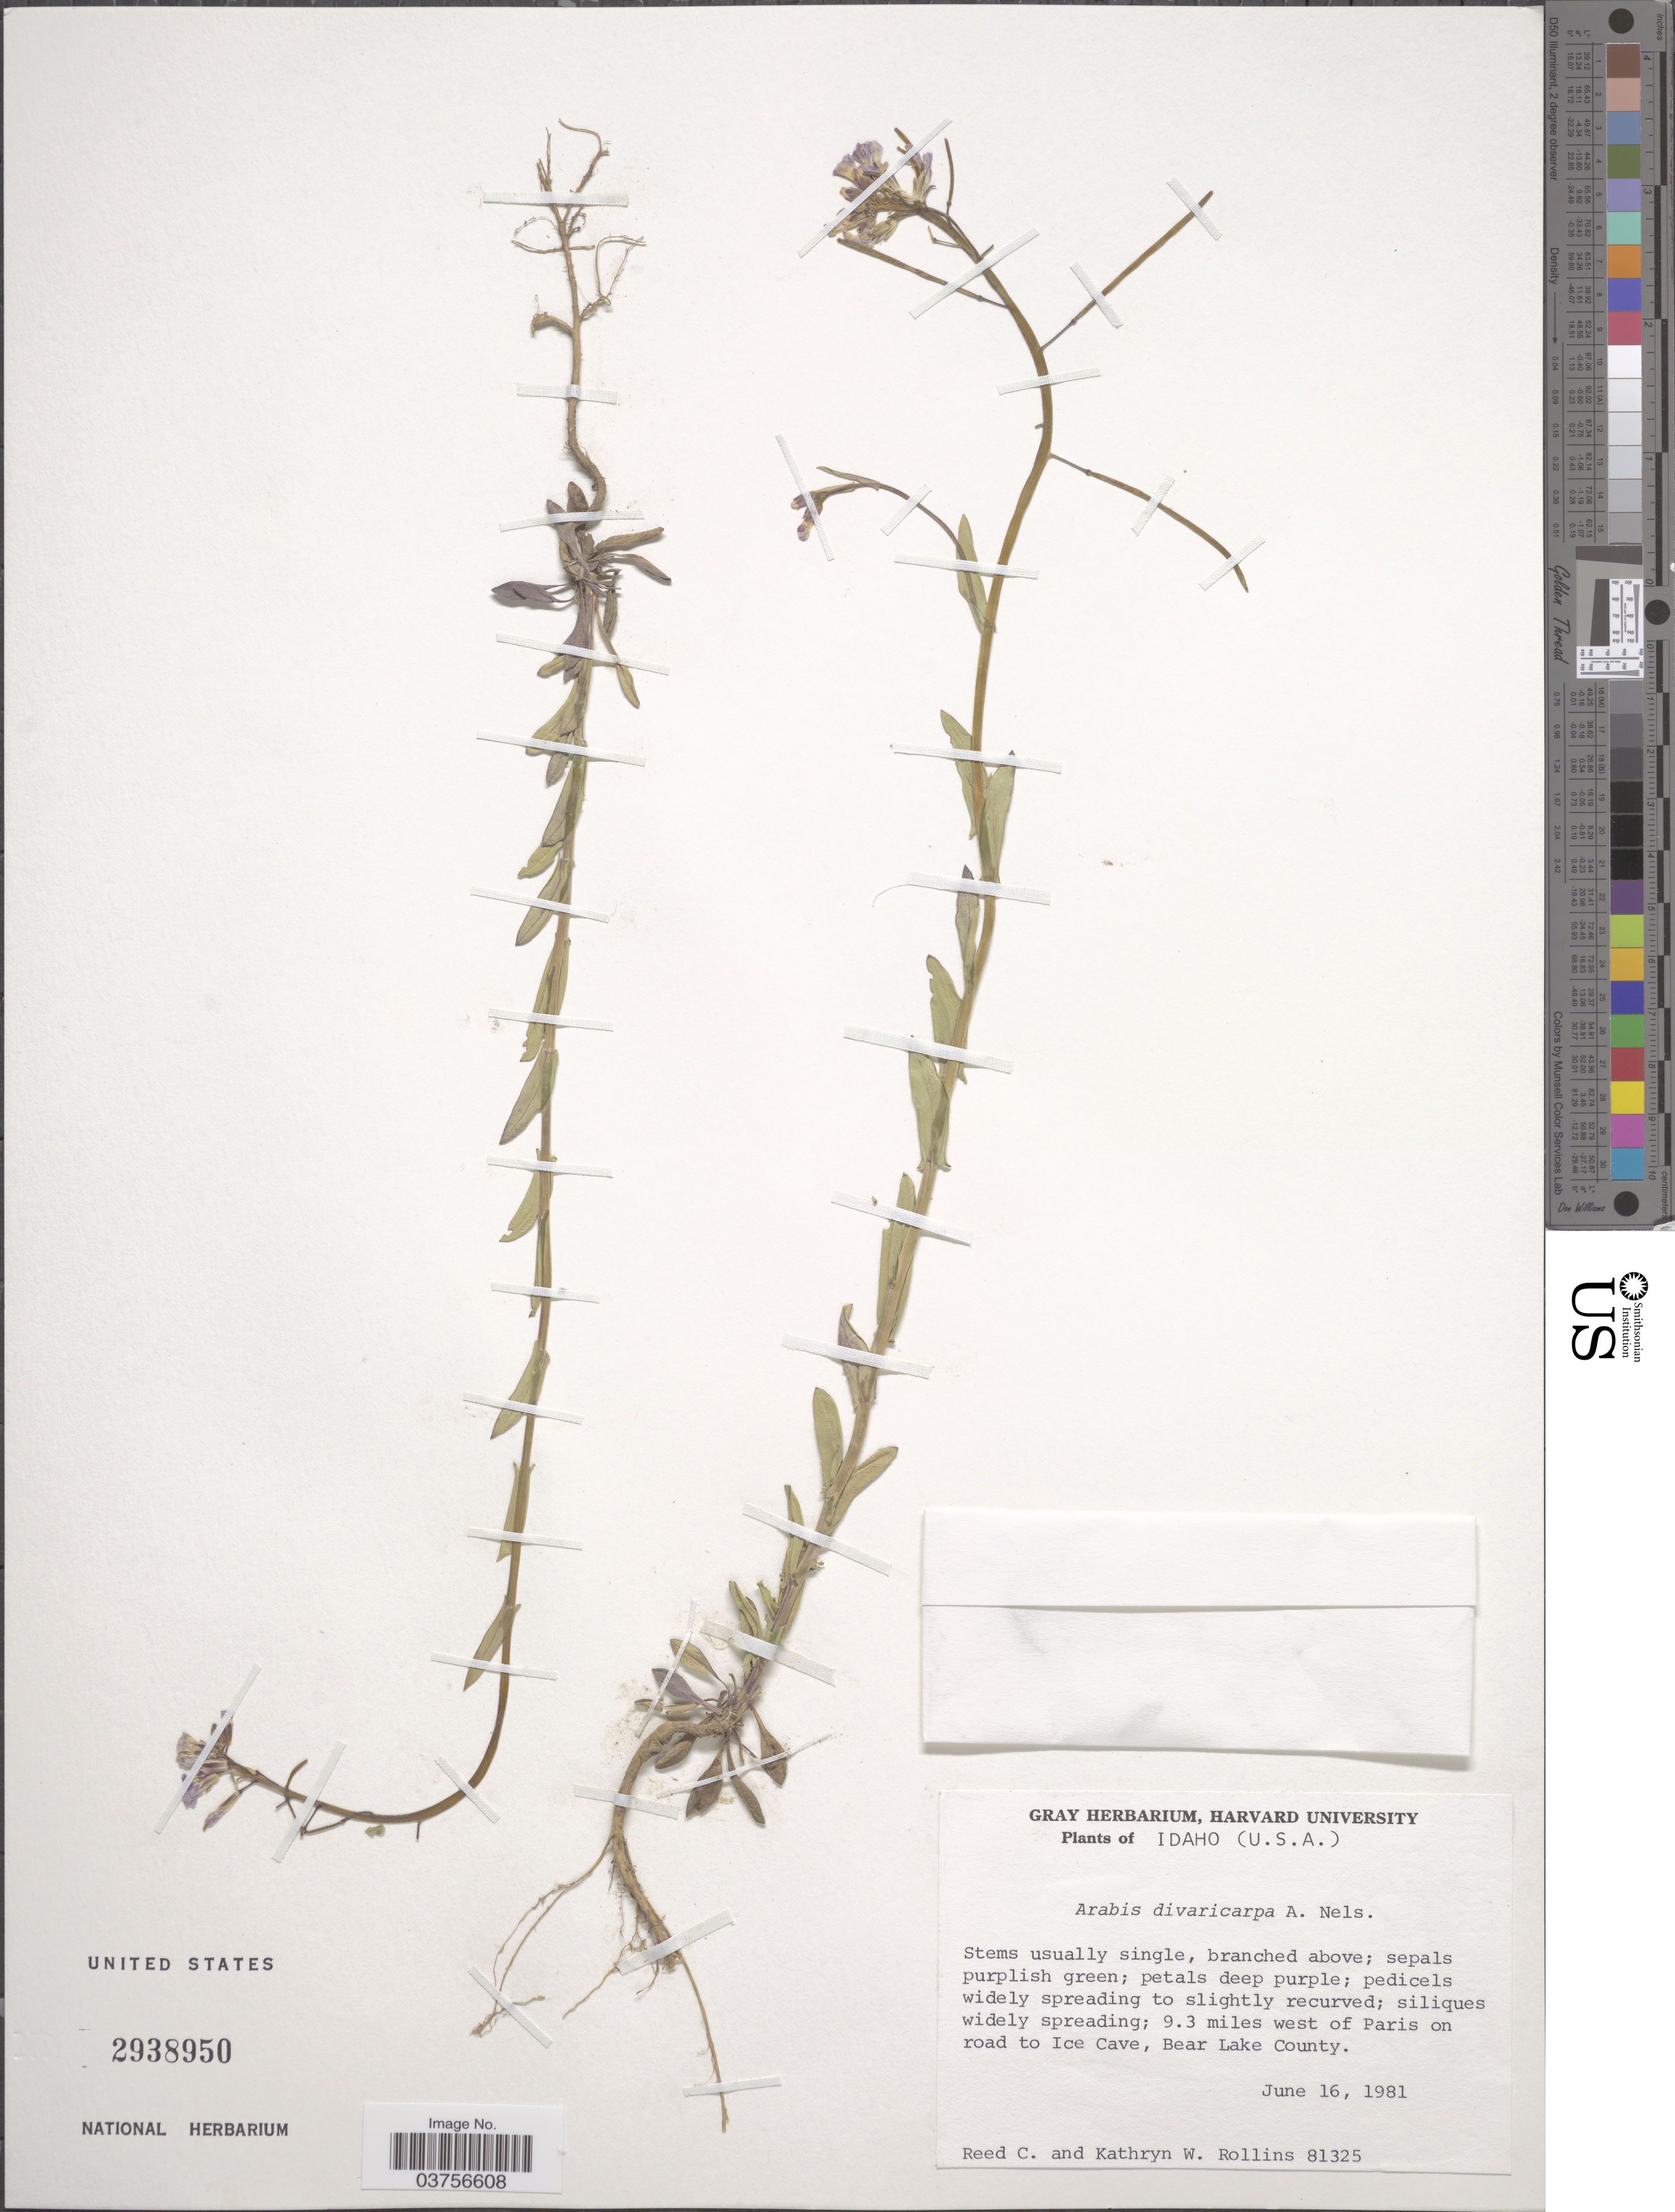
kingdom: Plantae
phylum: Tracheophyta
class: Magnoliopsida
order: Brassicales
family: Brassicaceae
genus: Arabis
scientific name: Arabis divaricarpa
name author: A. Nelson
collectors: R. C. Rollins & K. W. Rollins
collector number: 81325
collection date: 1981-06-16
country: United States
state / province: Idaho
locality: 9.3 miles west of Paris on road to Ice Cave, Bear Lake County.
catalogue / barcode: US 2938950